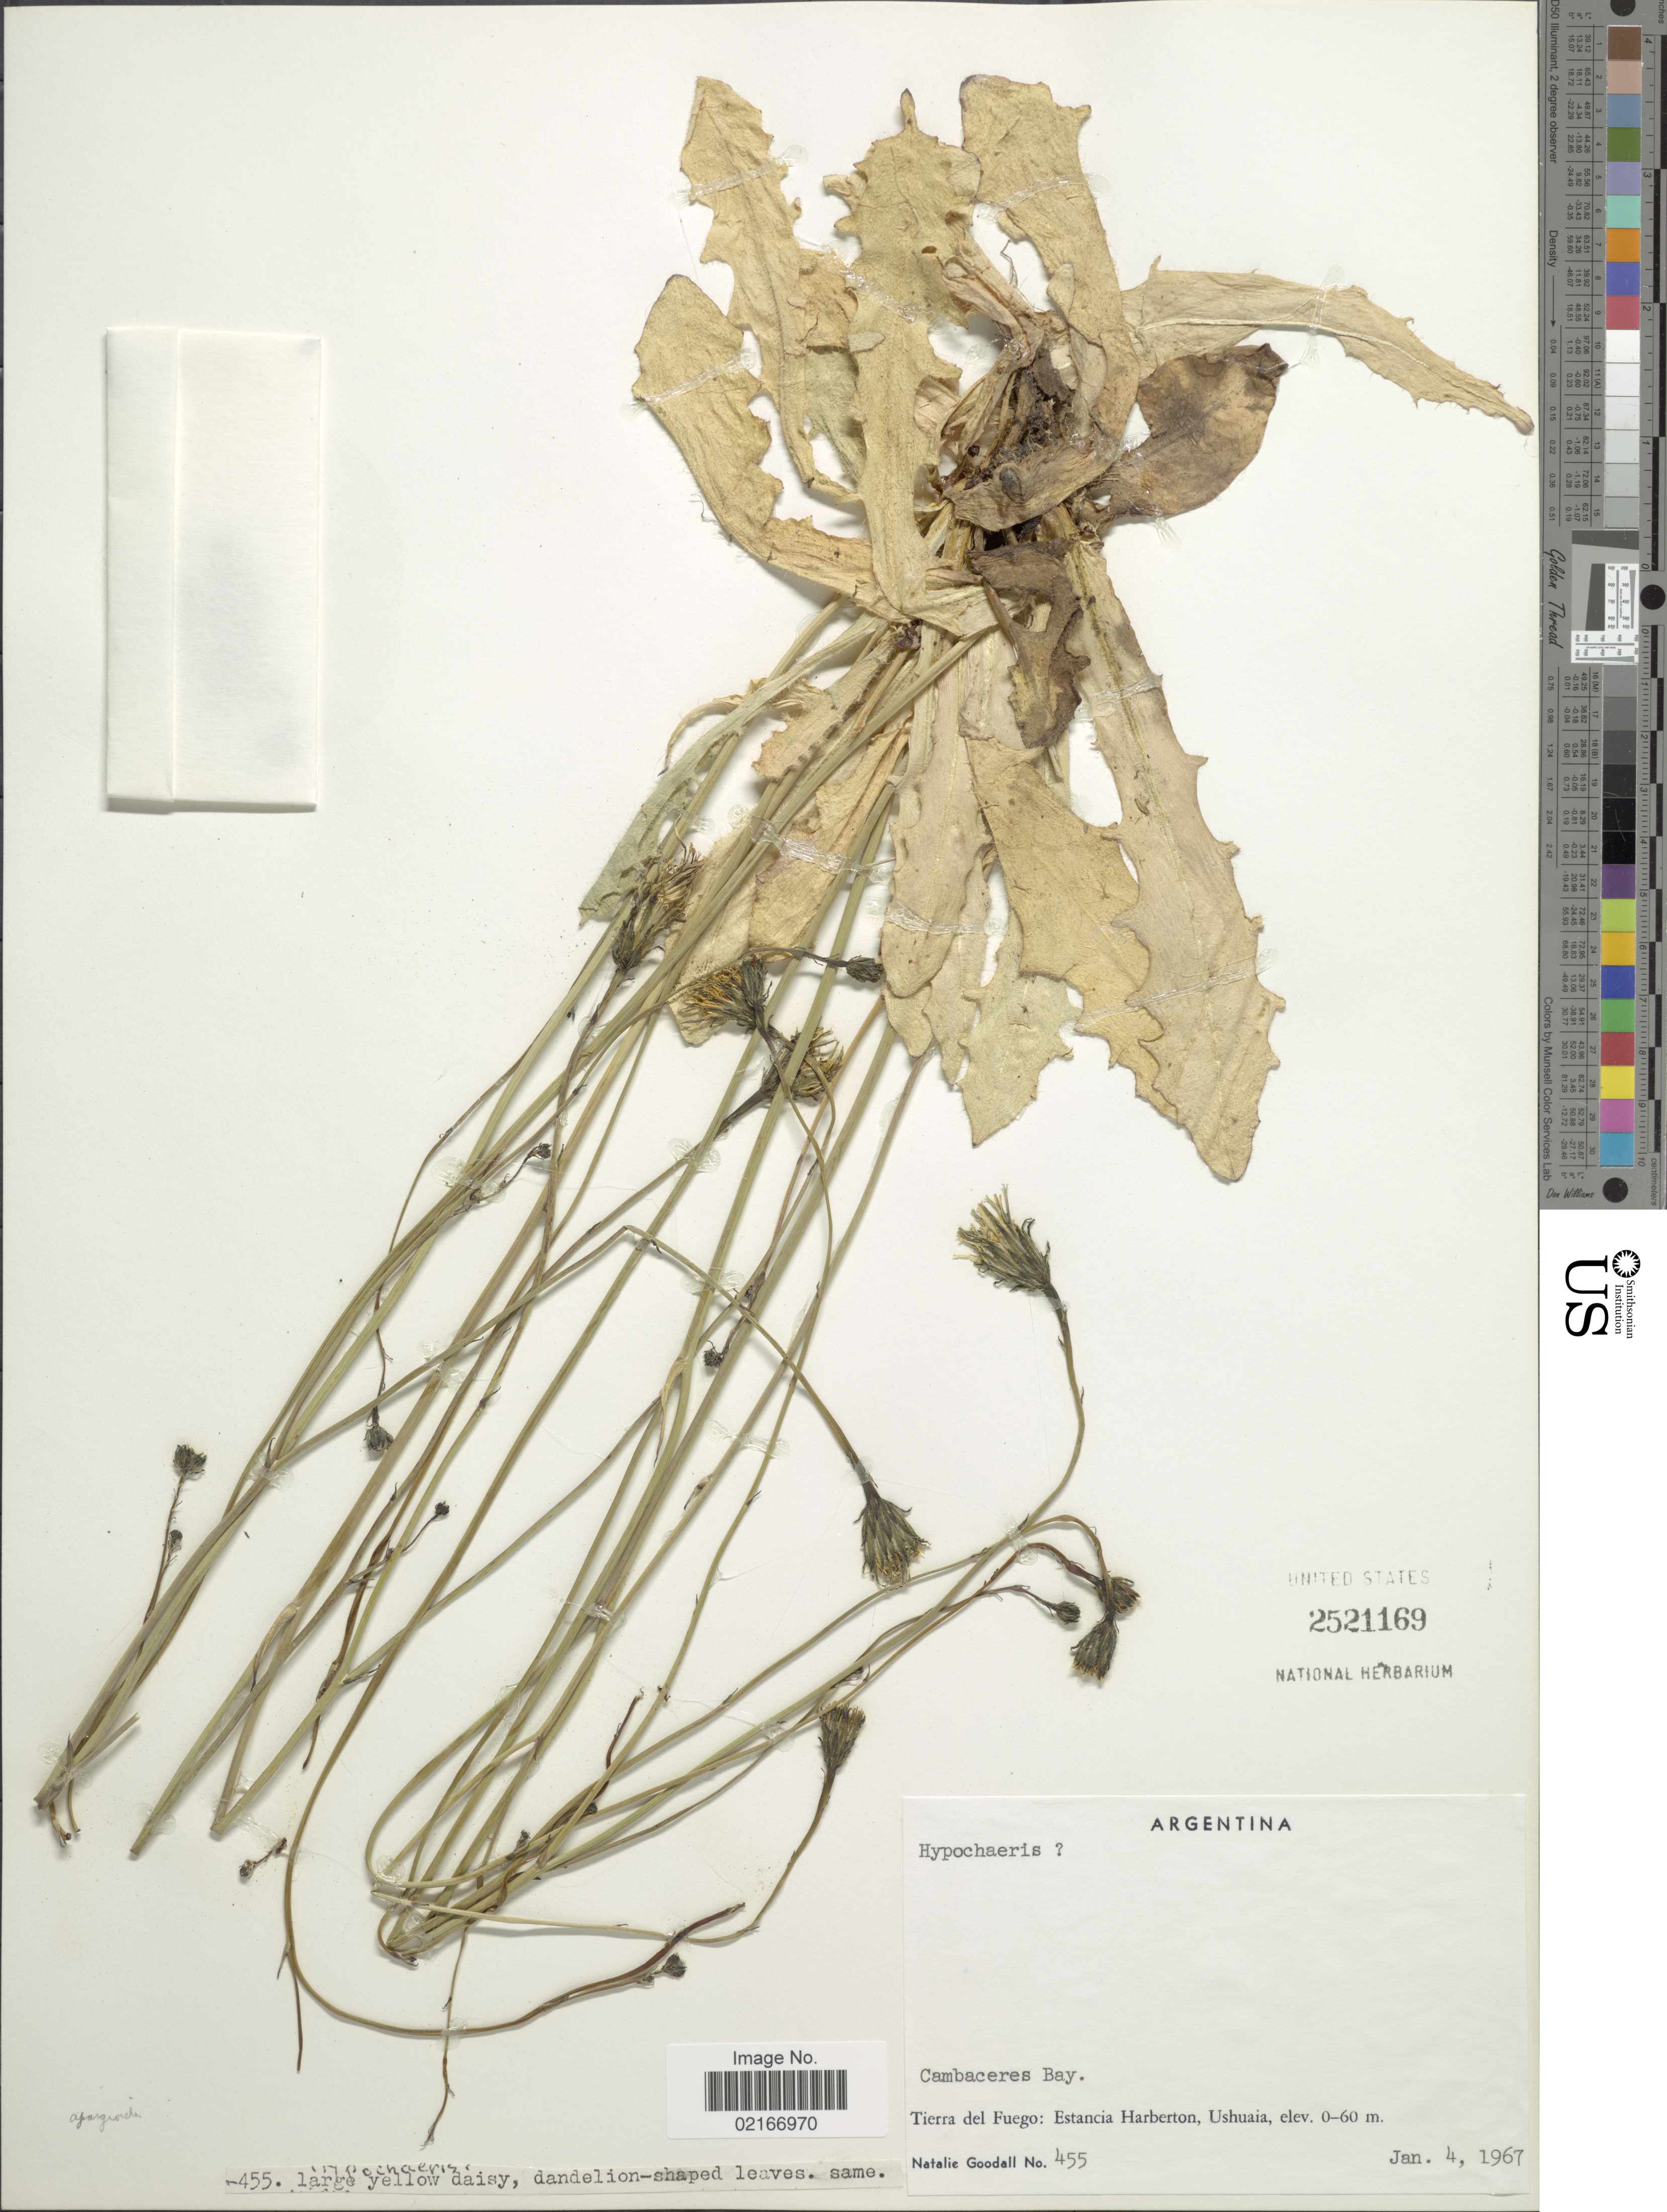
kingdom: Plantae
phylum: Tracheophyta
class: Magnoliopsida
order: Asterales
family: Asteraceae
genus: Hypochaeris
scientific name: Hypochaeris radiata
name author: L.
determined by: Mailhos, Ary, (MVFA), Universidad de la Republica (URUGUAY)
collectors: N. Goodall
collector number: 455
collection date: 1967-01-04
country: Argentina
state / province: Tierra del Fuego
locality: Estancia Harberton, Ushuaia. Cambaceres Bay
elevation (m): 0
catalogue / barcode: US 2521169